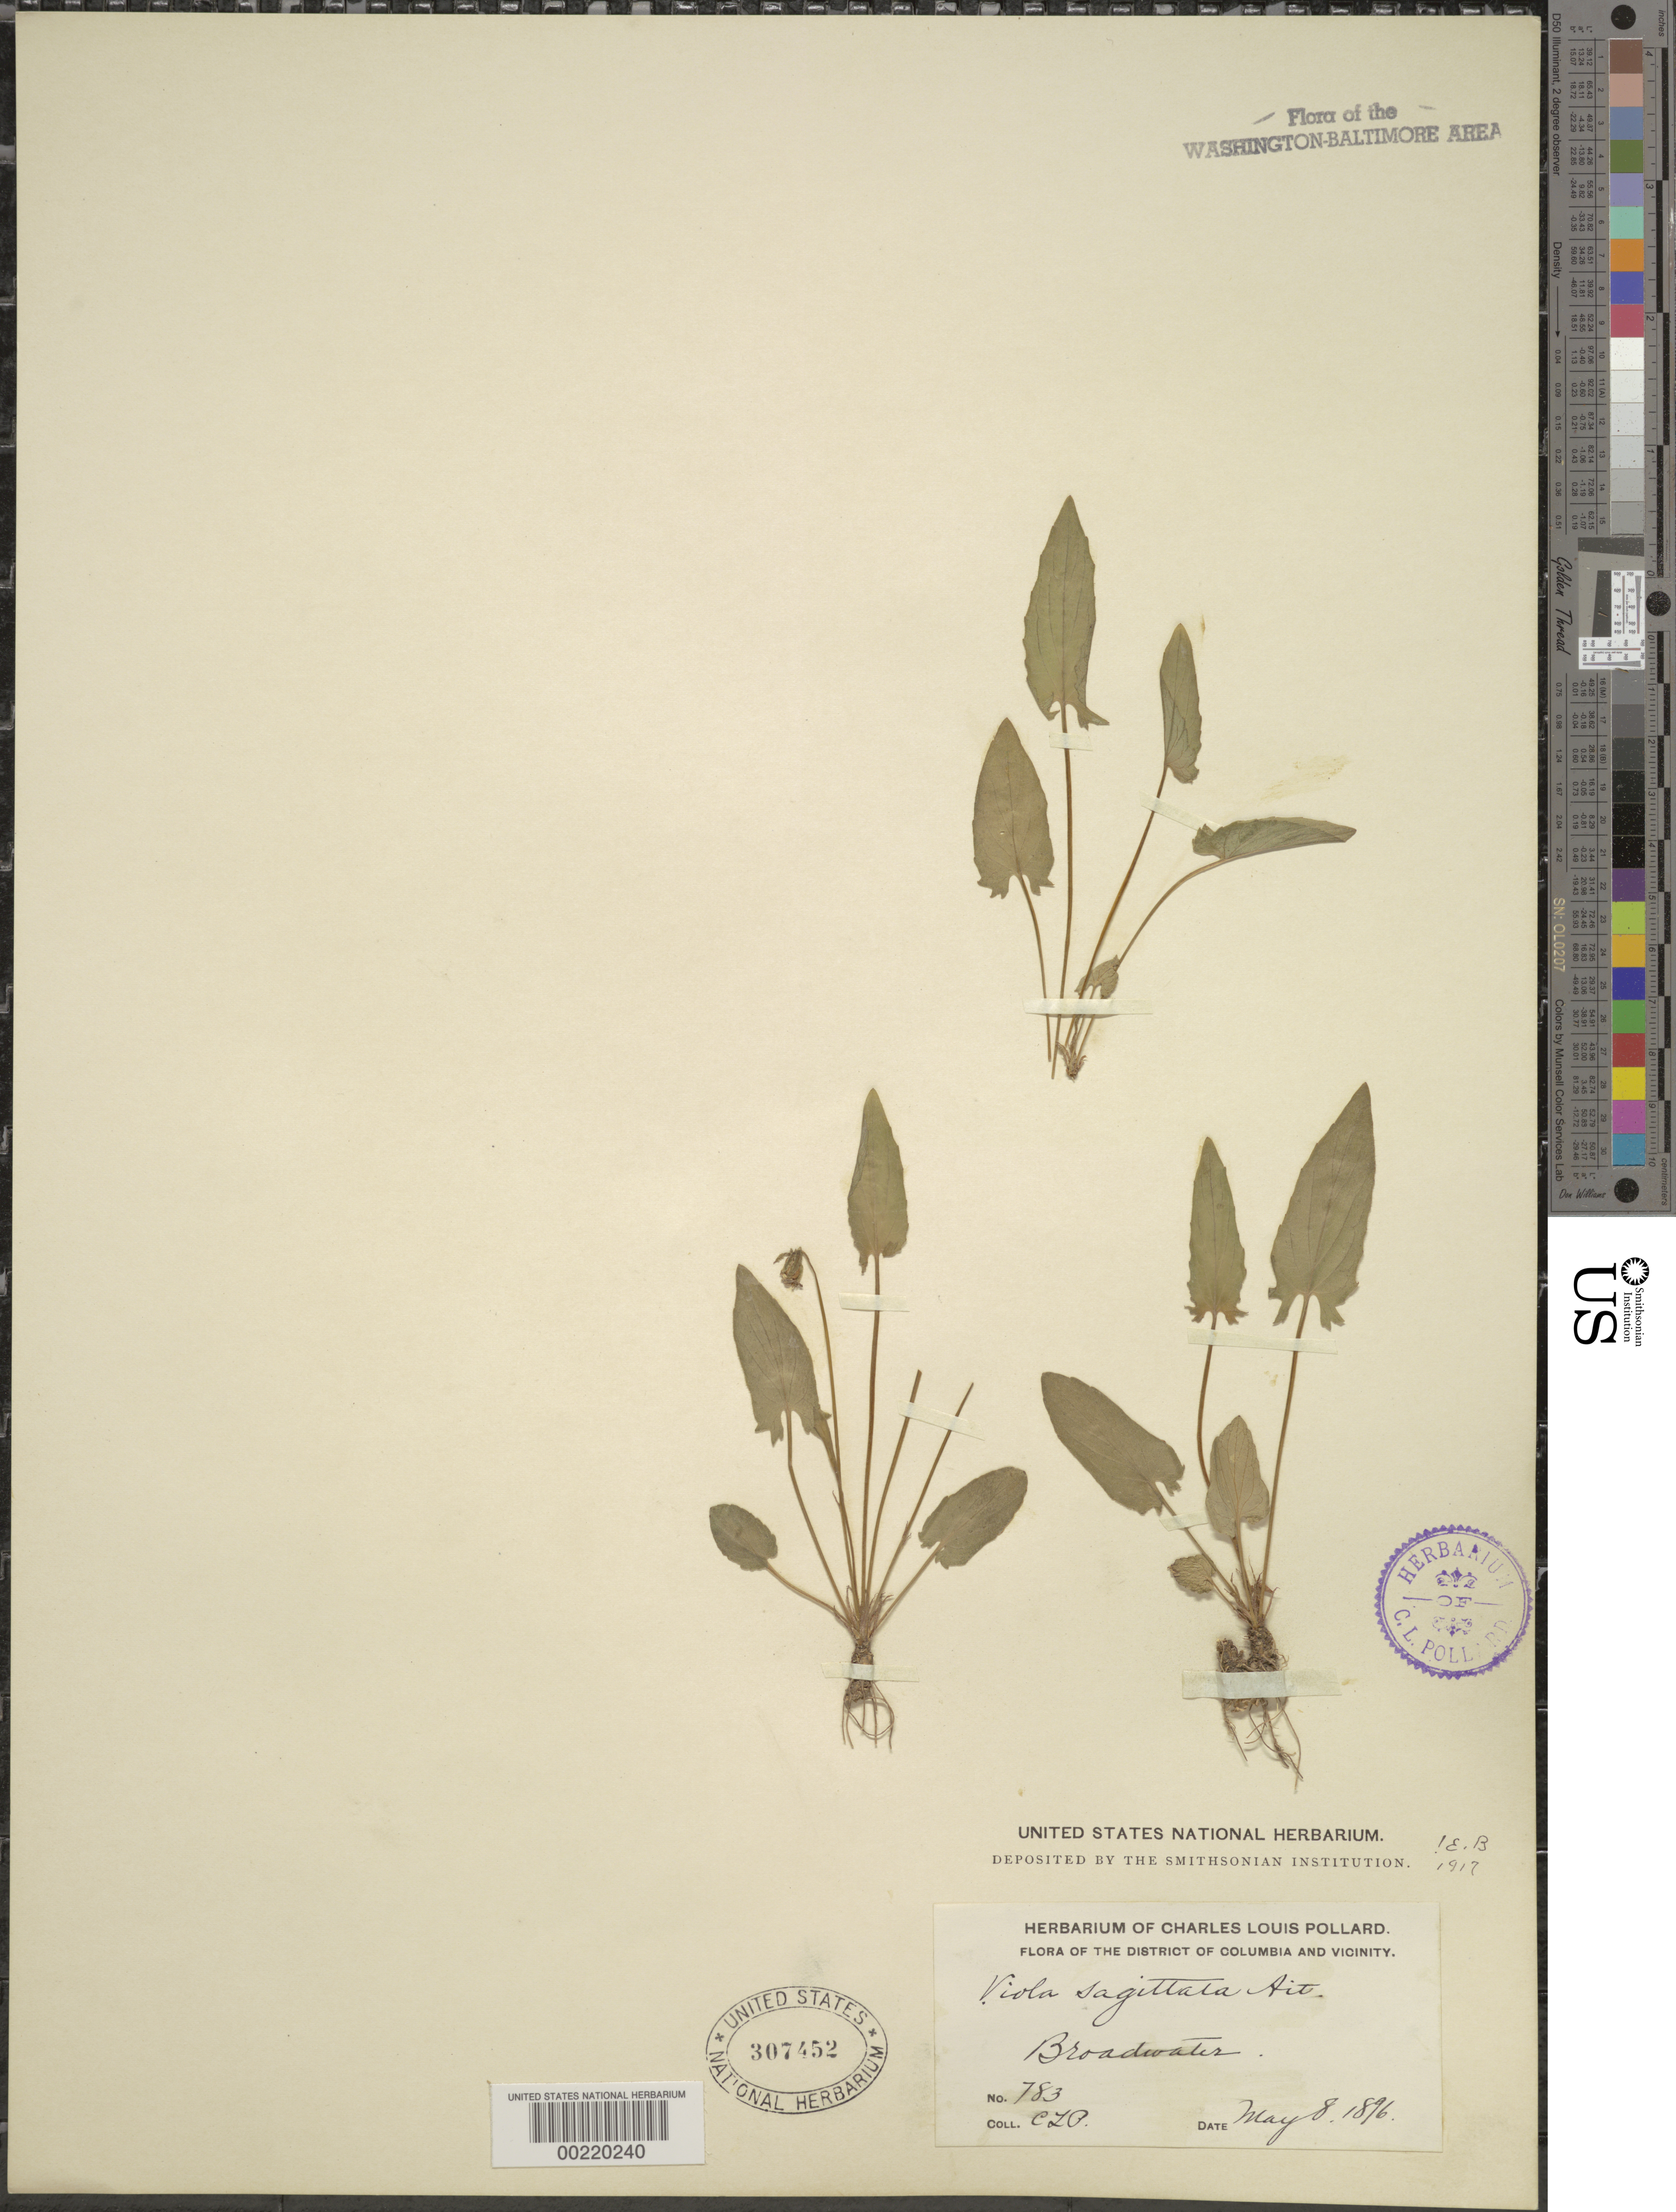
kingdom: Plantae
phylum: Tracheophyta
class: Magnoliopsida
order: Malpighiales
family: Violaceae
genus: Viola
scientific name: Viola sagittata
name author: Aiton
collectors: C. L. Pollard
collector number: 783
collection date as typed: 08 May 1896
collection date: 1896-05-08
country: United States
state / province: Maryland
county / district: Montgomery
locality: Widewater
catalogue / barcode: US 307452